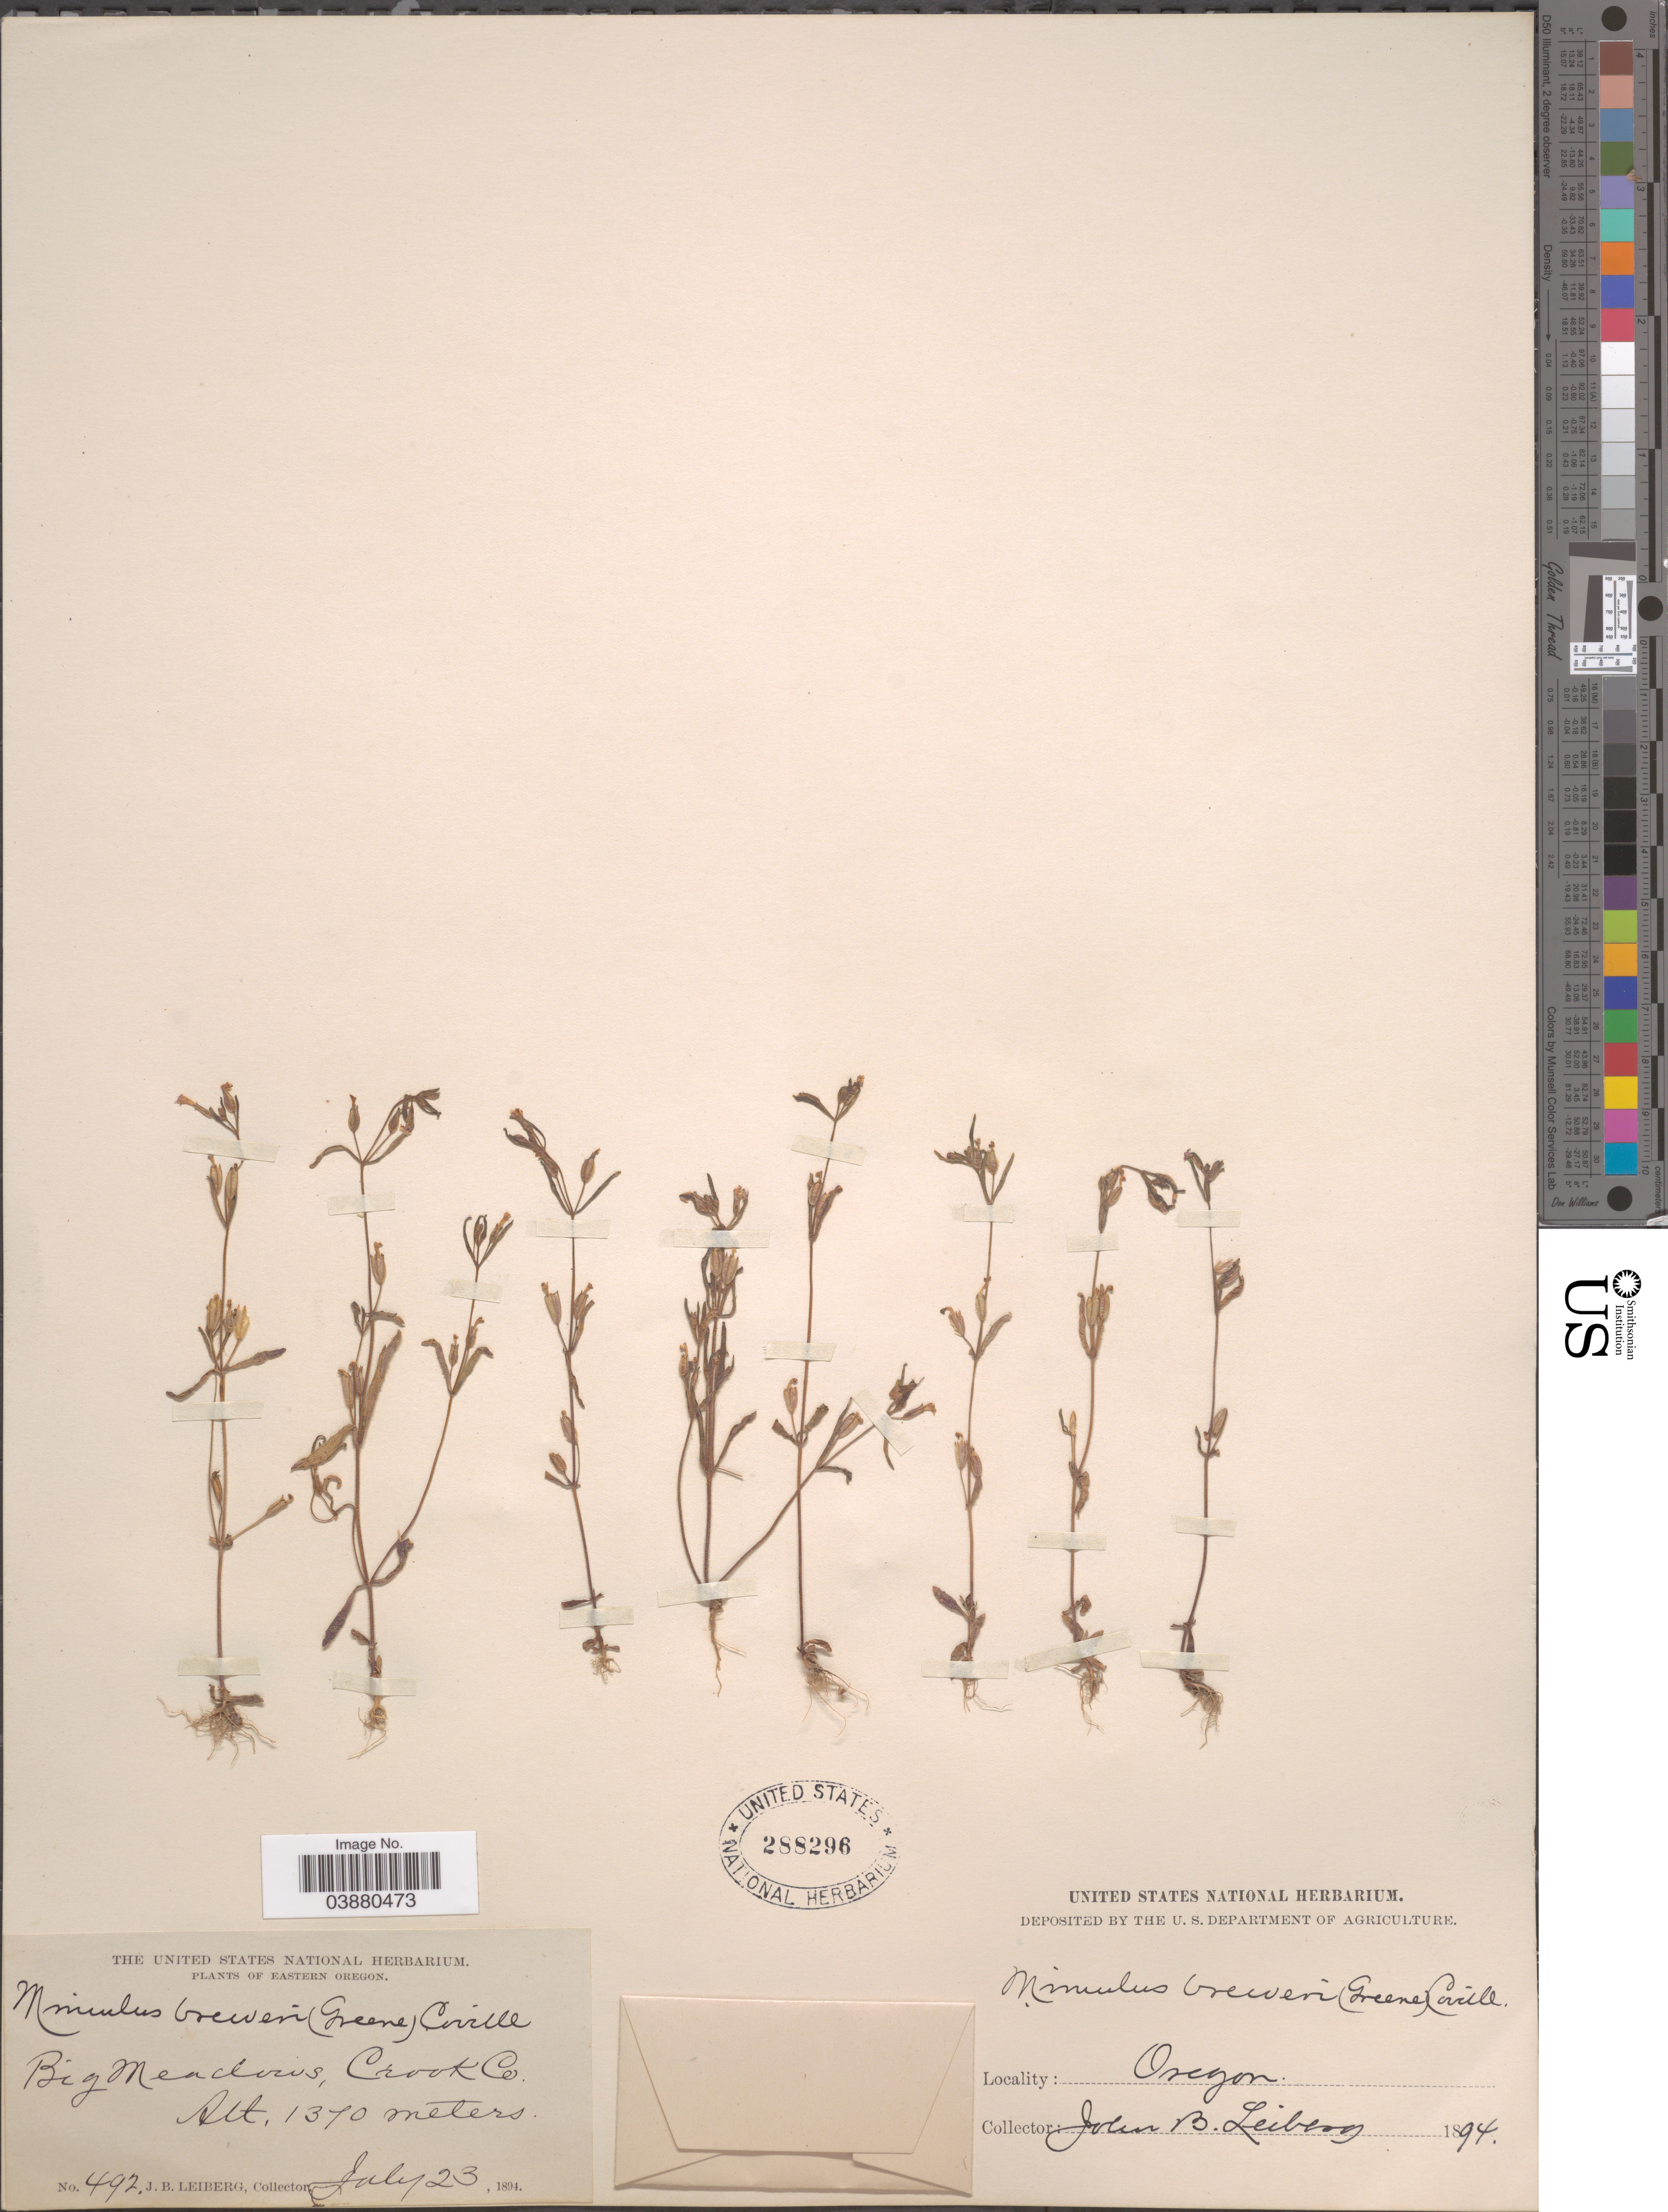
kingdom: Plantae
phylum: Tracheophyta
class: Magnoliopsida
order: Lamiales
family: Phrymaceae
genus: Mimulus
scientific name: Mimulus breweri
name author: (Greene) Coville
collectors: J. B. Leiberg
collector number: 492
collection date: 1894-07-23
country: United States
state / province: Oregon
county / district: Crook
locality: Big Meadows, Crook Co.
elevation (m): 1370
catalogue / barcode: US 288296